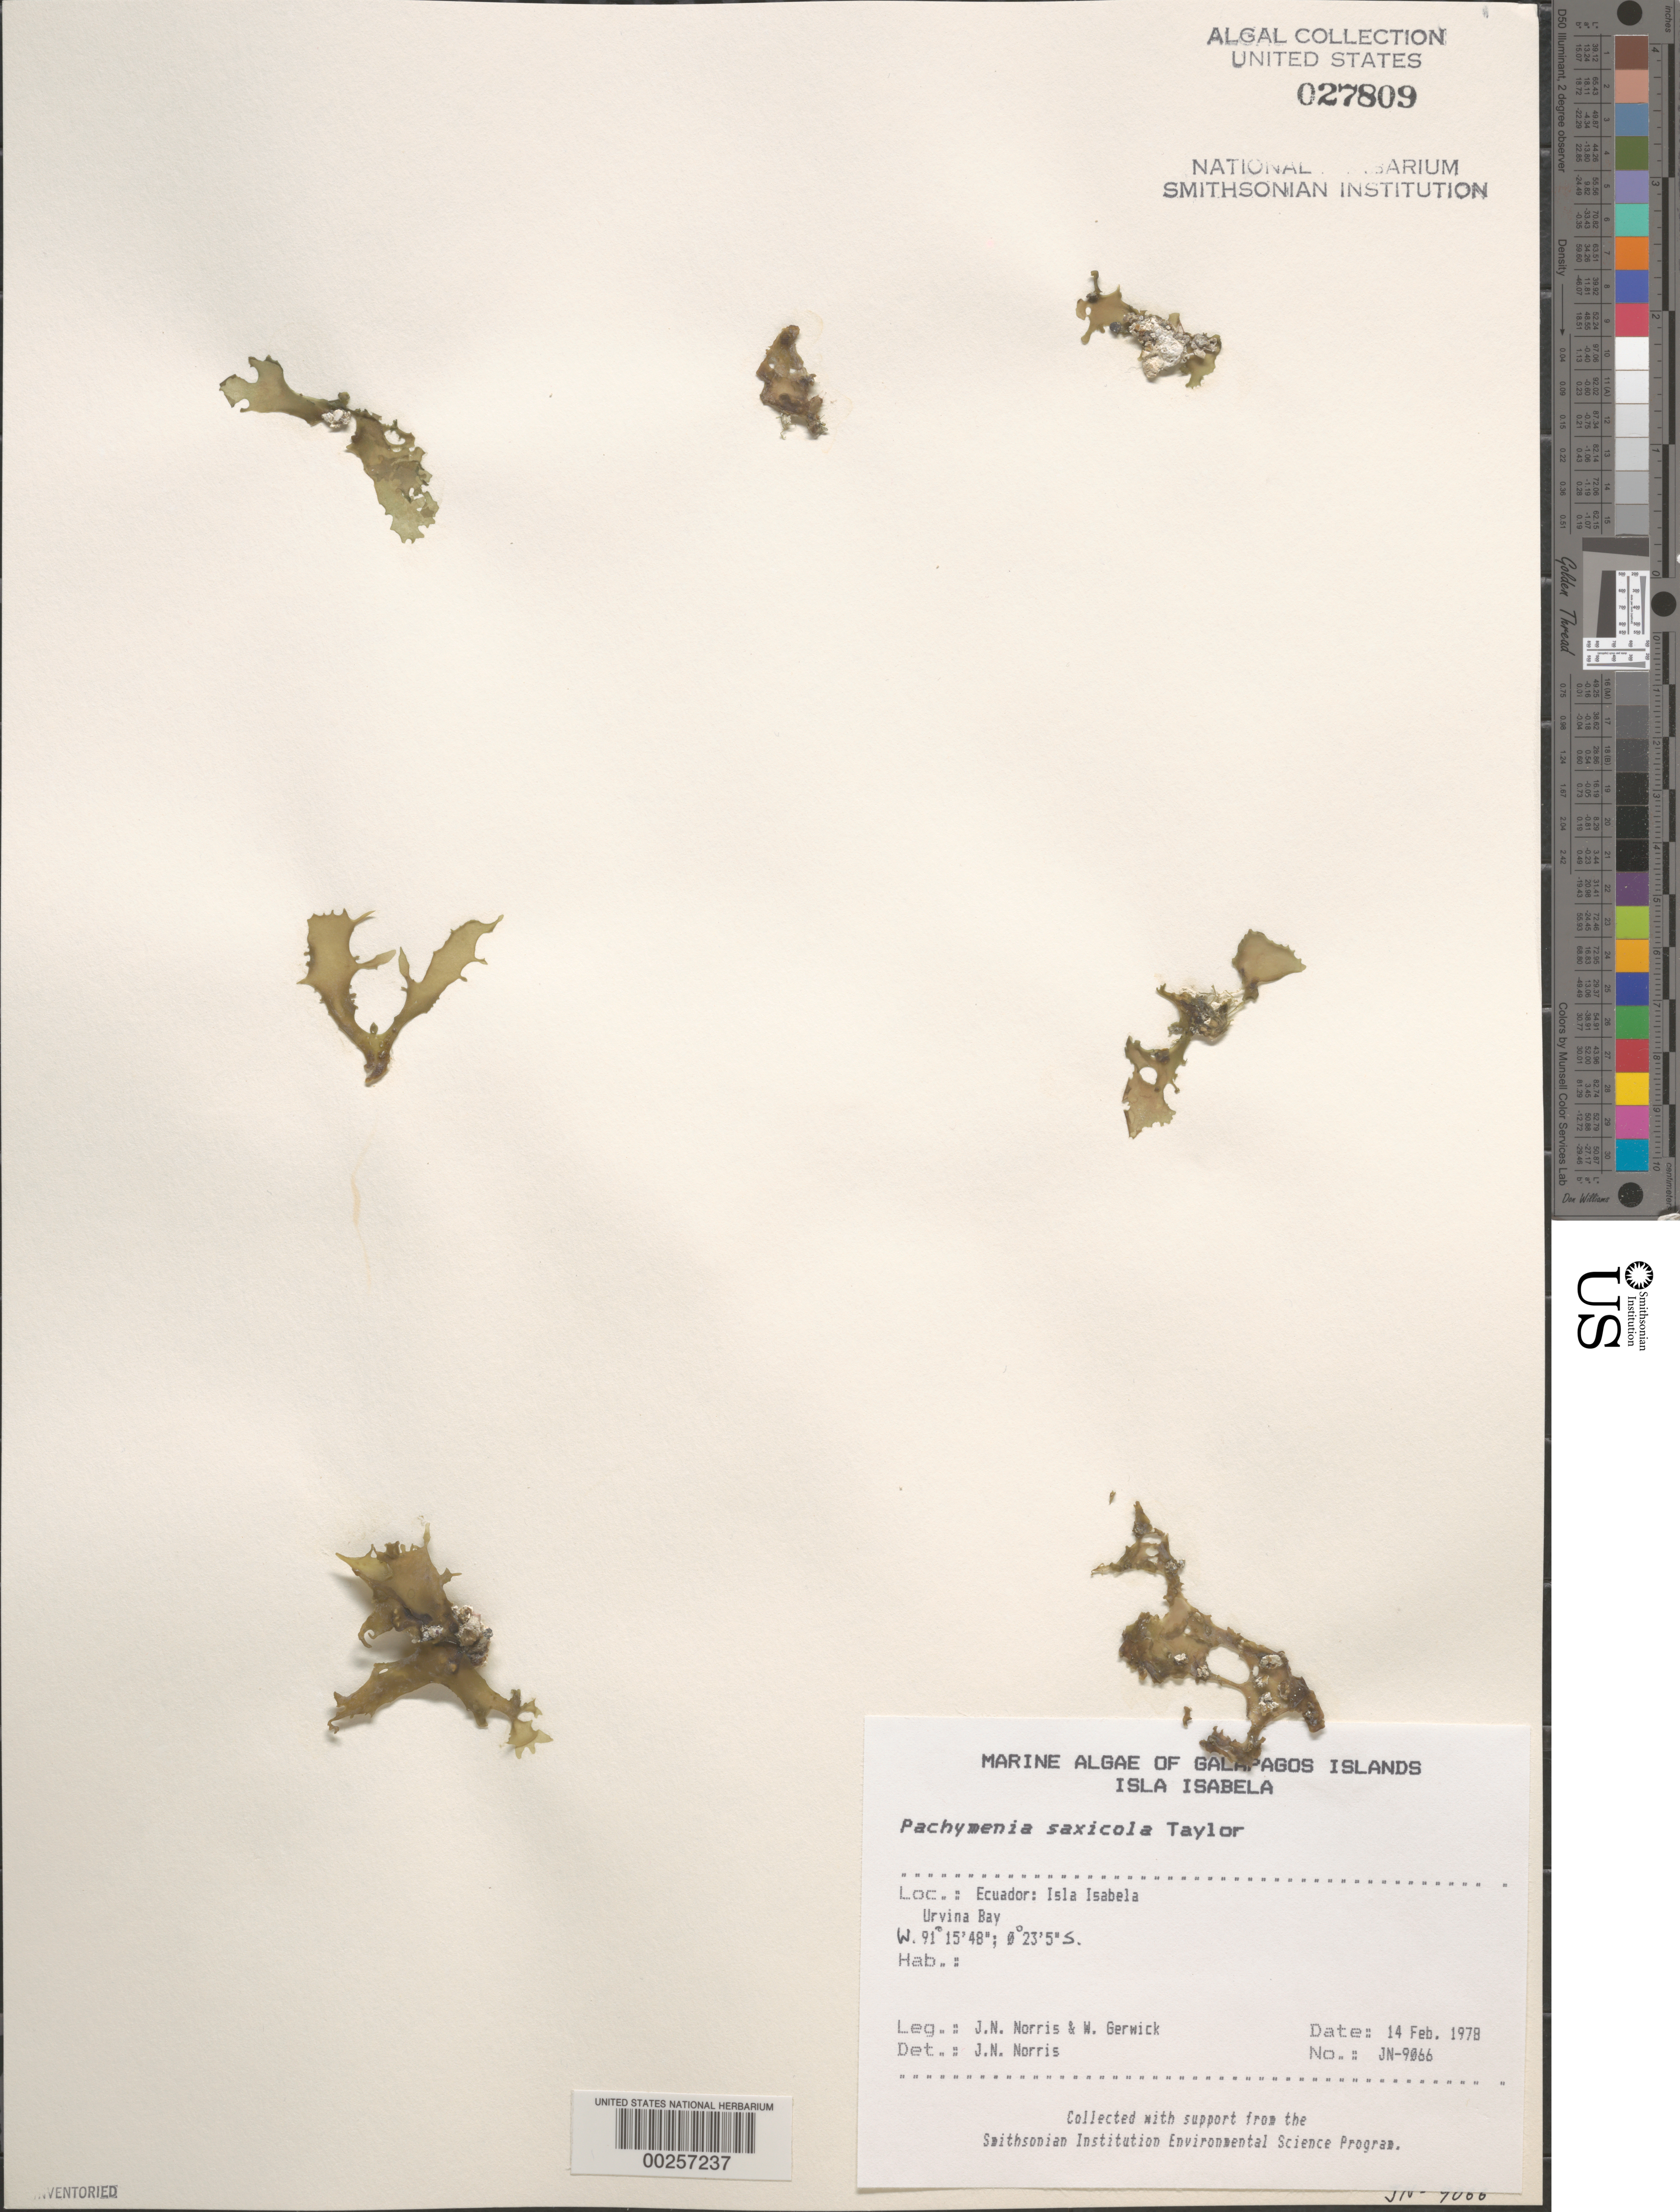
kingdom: Plantae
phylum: Rhodophyta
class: Florideophyceae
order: Halymeniales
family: Halymeniaceae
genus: Pachymenia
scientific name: Pachymenia saxicola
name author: W.R. Taylor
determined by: Norris, James N.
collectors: J. N. Norris & W. Gerwick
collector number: JN-9066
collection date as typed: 14 Feb 1978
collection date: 1978-02-14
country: Ecuador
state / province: Colón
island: Isabela [Albemarle]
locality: Urvina Bay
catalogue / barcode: US 27809